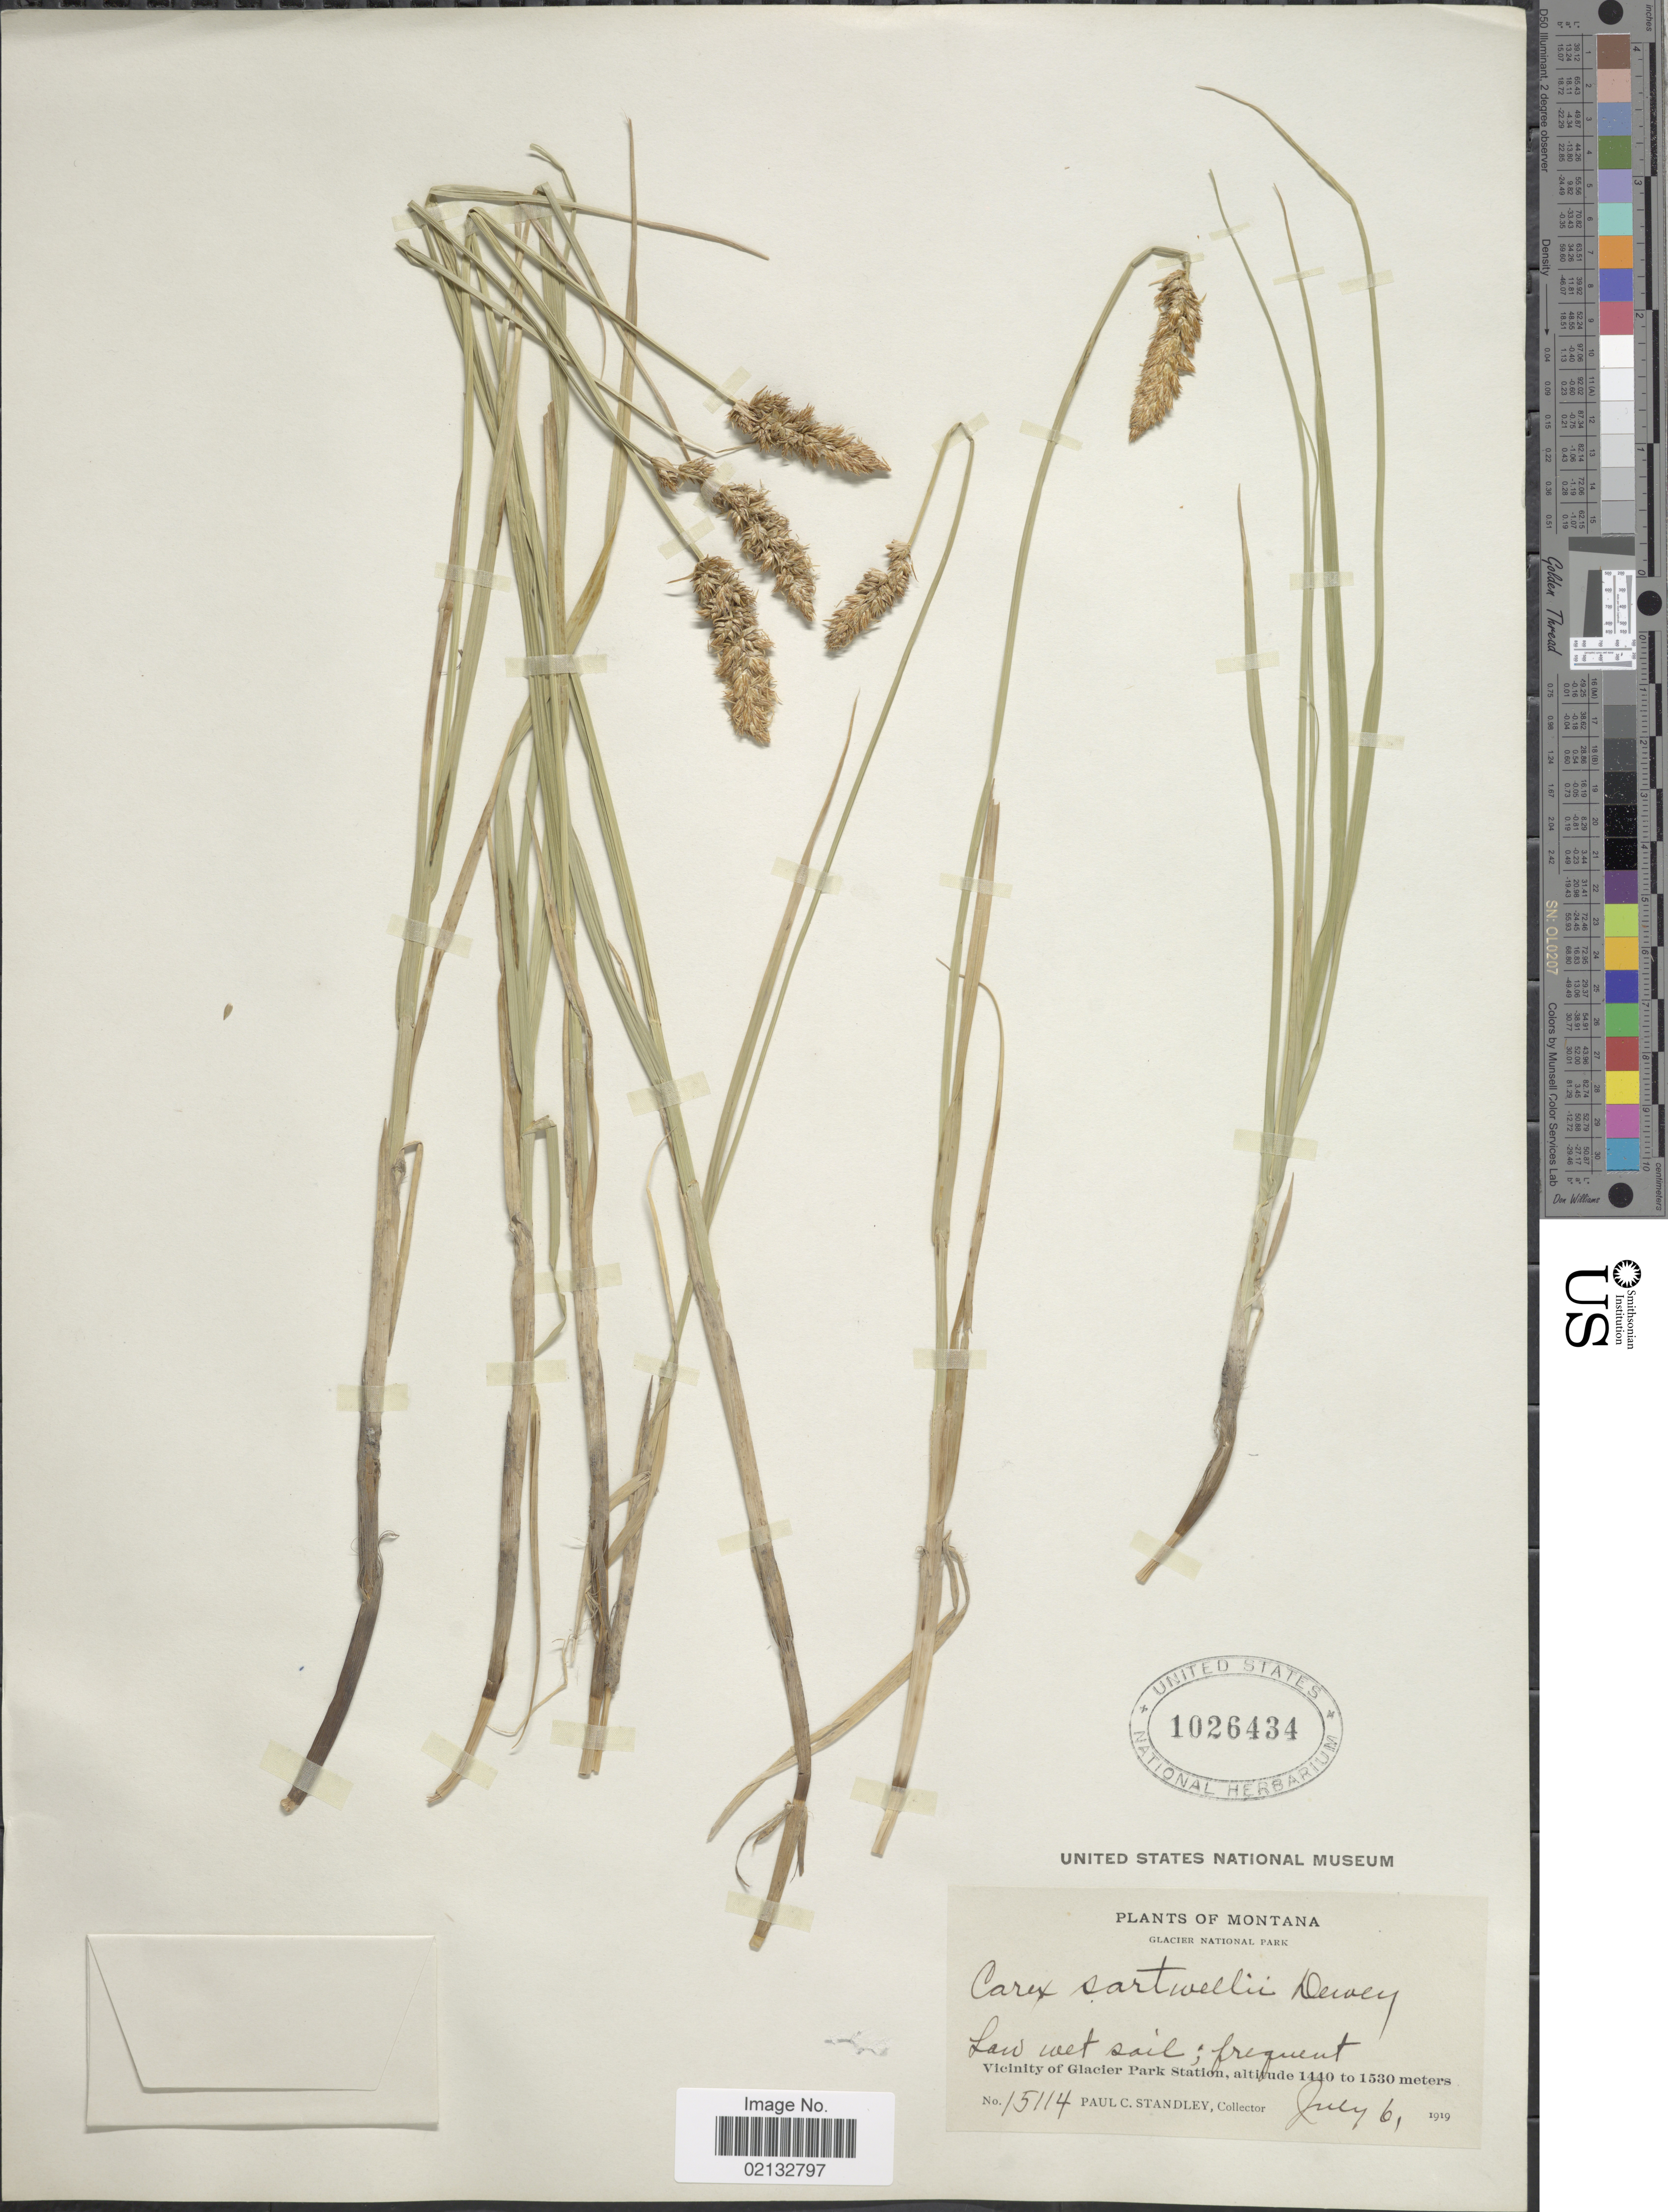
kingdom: Plantae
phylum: Tracheophyta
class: Liliopsida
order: Poales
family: Cyperaceae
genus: Carex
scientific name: Carex sartwellii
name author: Dewey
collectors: P. C. Standley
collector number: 15114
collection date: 1919-07-06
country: United States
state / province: Montana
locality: Glacier National Park. Vicinity of Glacier Park Station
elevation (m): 1440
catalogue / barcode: US 1026434